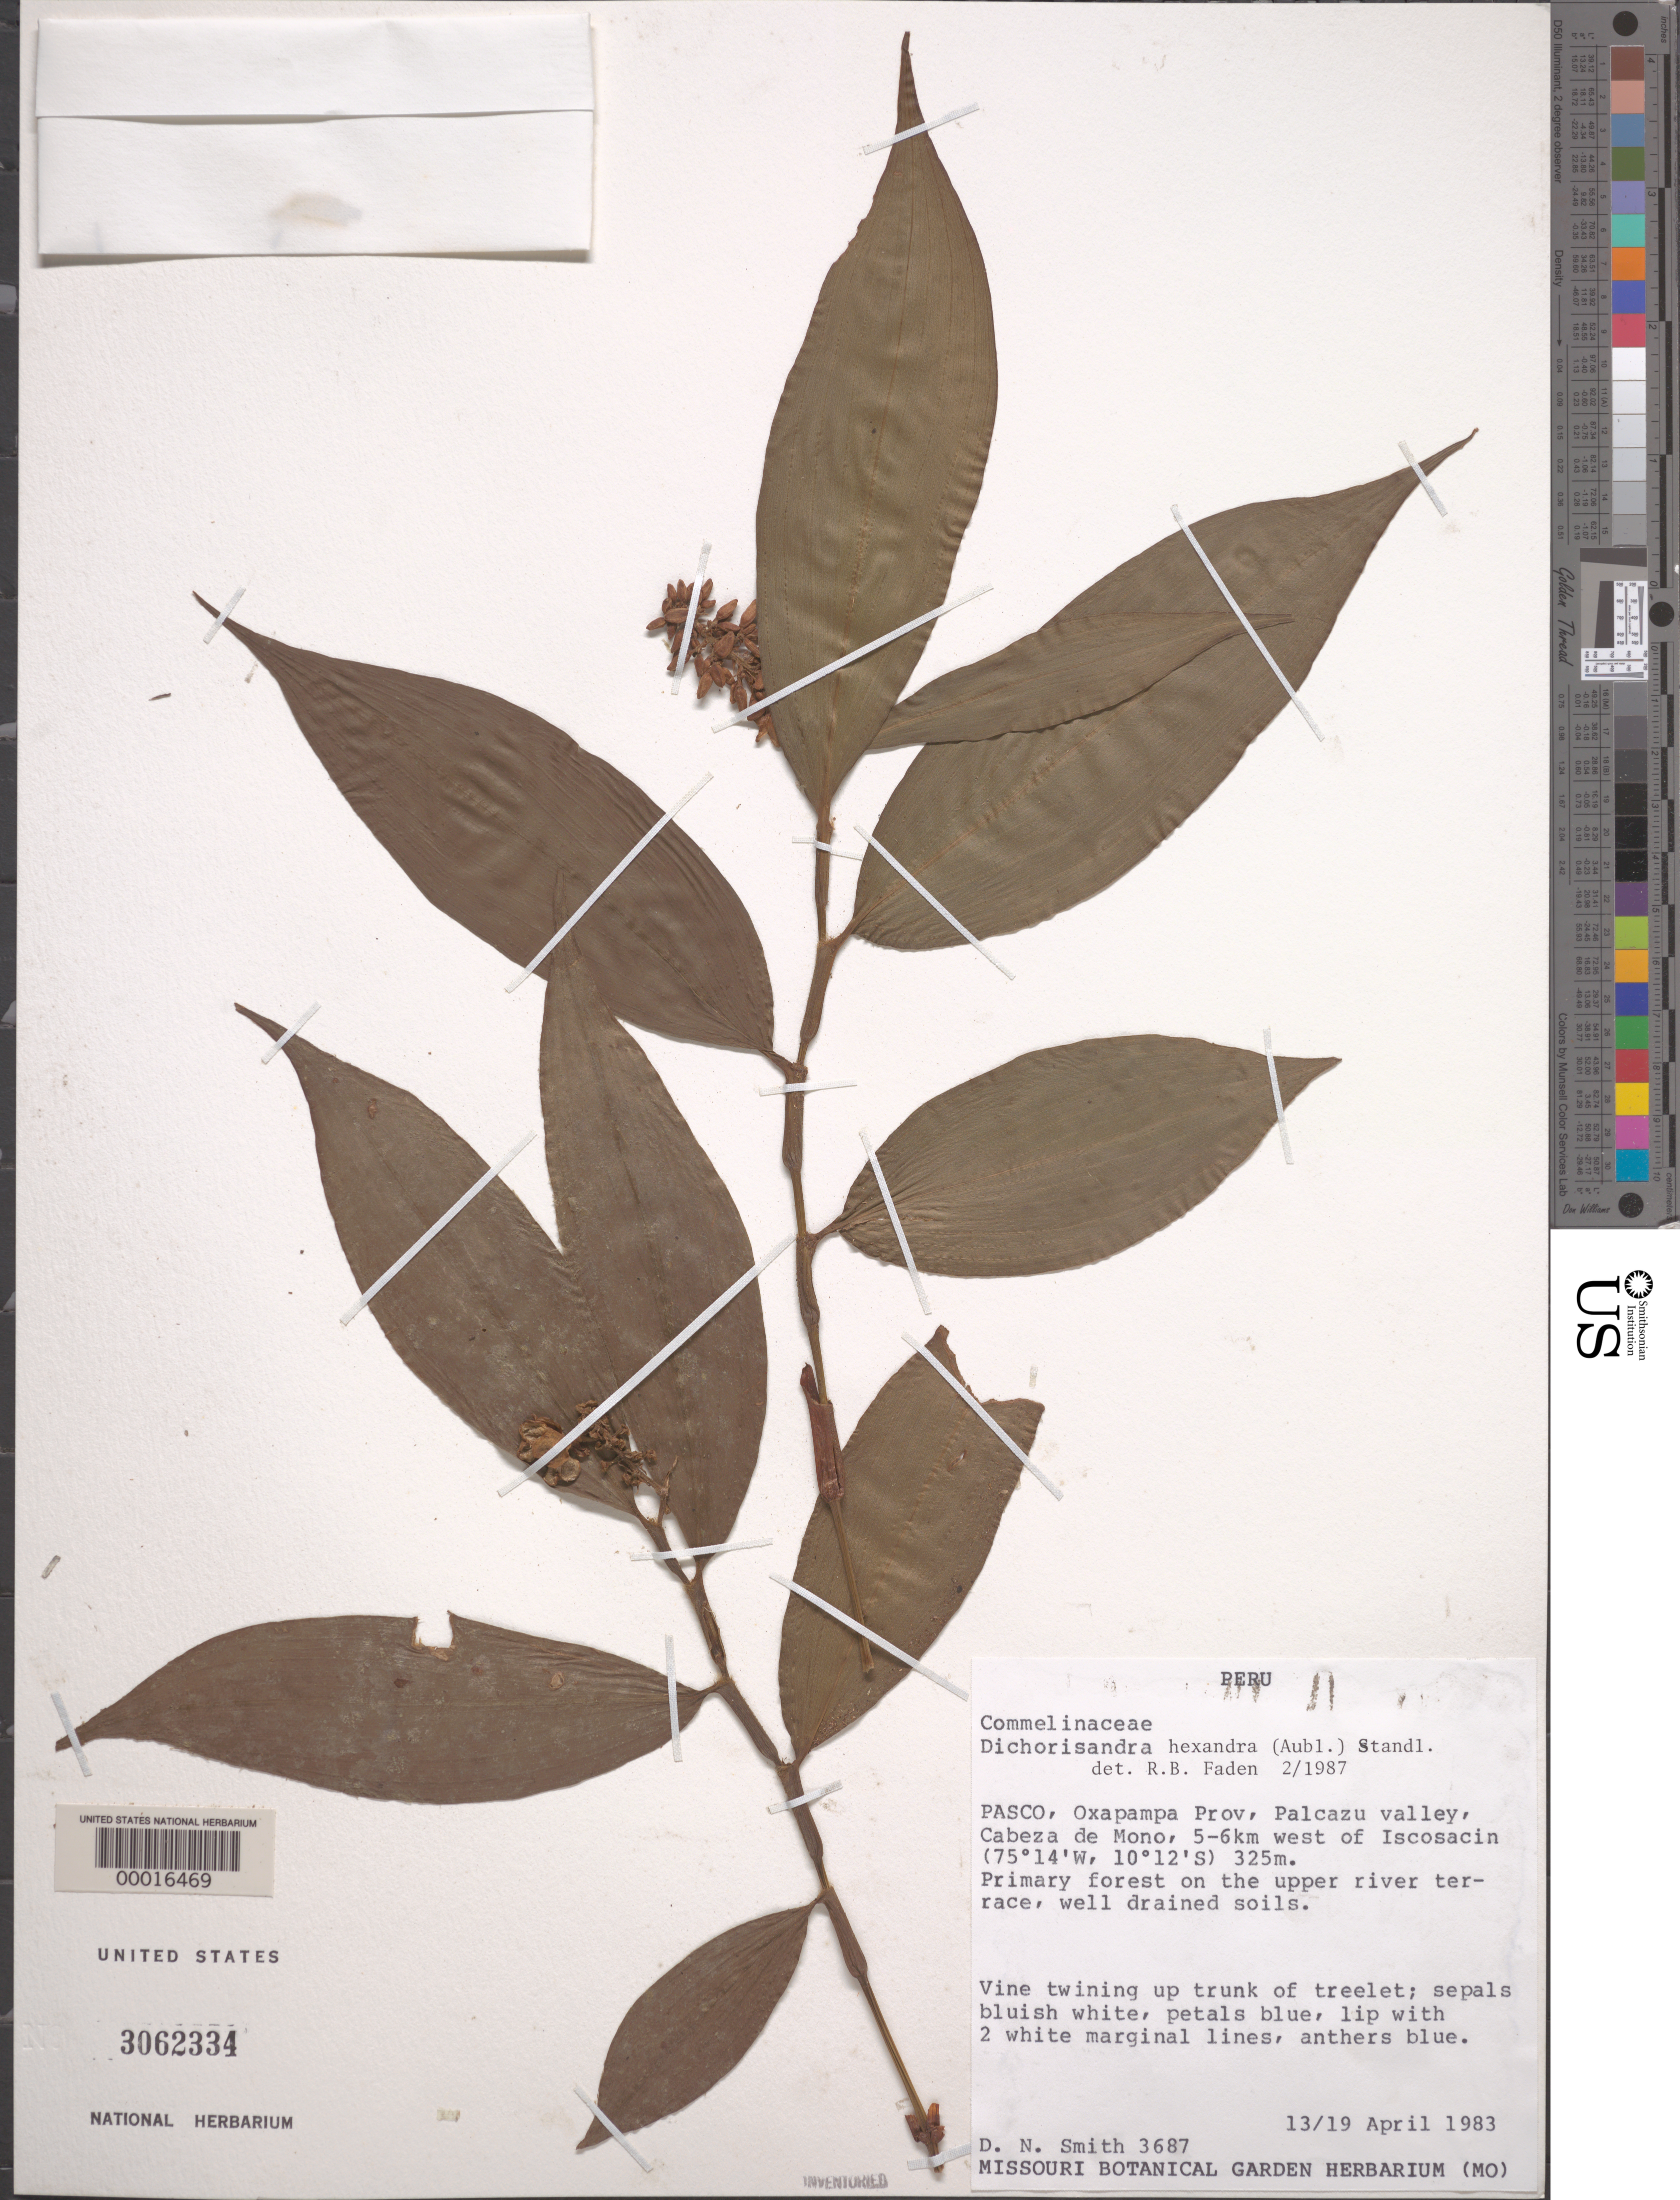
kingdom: Plantae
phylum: Tracheophyta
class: Liliopsida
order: Commelinales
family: Commelinaceae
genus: Dichorisandra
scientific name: Dichorisandra hexandra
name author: (Aubl.) Standl.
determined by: Faden, Robert B., (US), Smithsonian Institution - National Museum of Natural History (UNITED STATES)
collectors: D. Smith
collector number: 3687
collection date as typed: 13 Apr 1983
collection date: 1983-04-13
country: Peru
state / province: Pasco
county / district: Oxapampa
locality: Palcazu valley, cabeza de mono, 5-6 km w of iscosacin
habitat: Primary forest, well drained soil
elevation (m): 325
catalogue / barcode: US 3062334